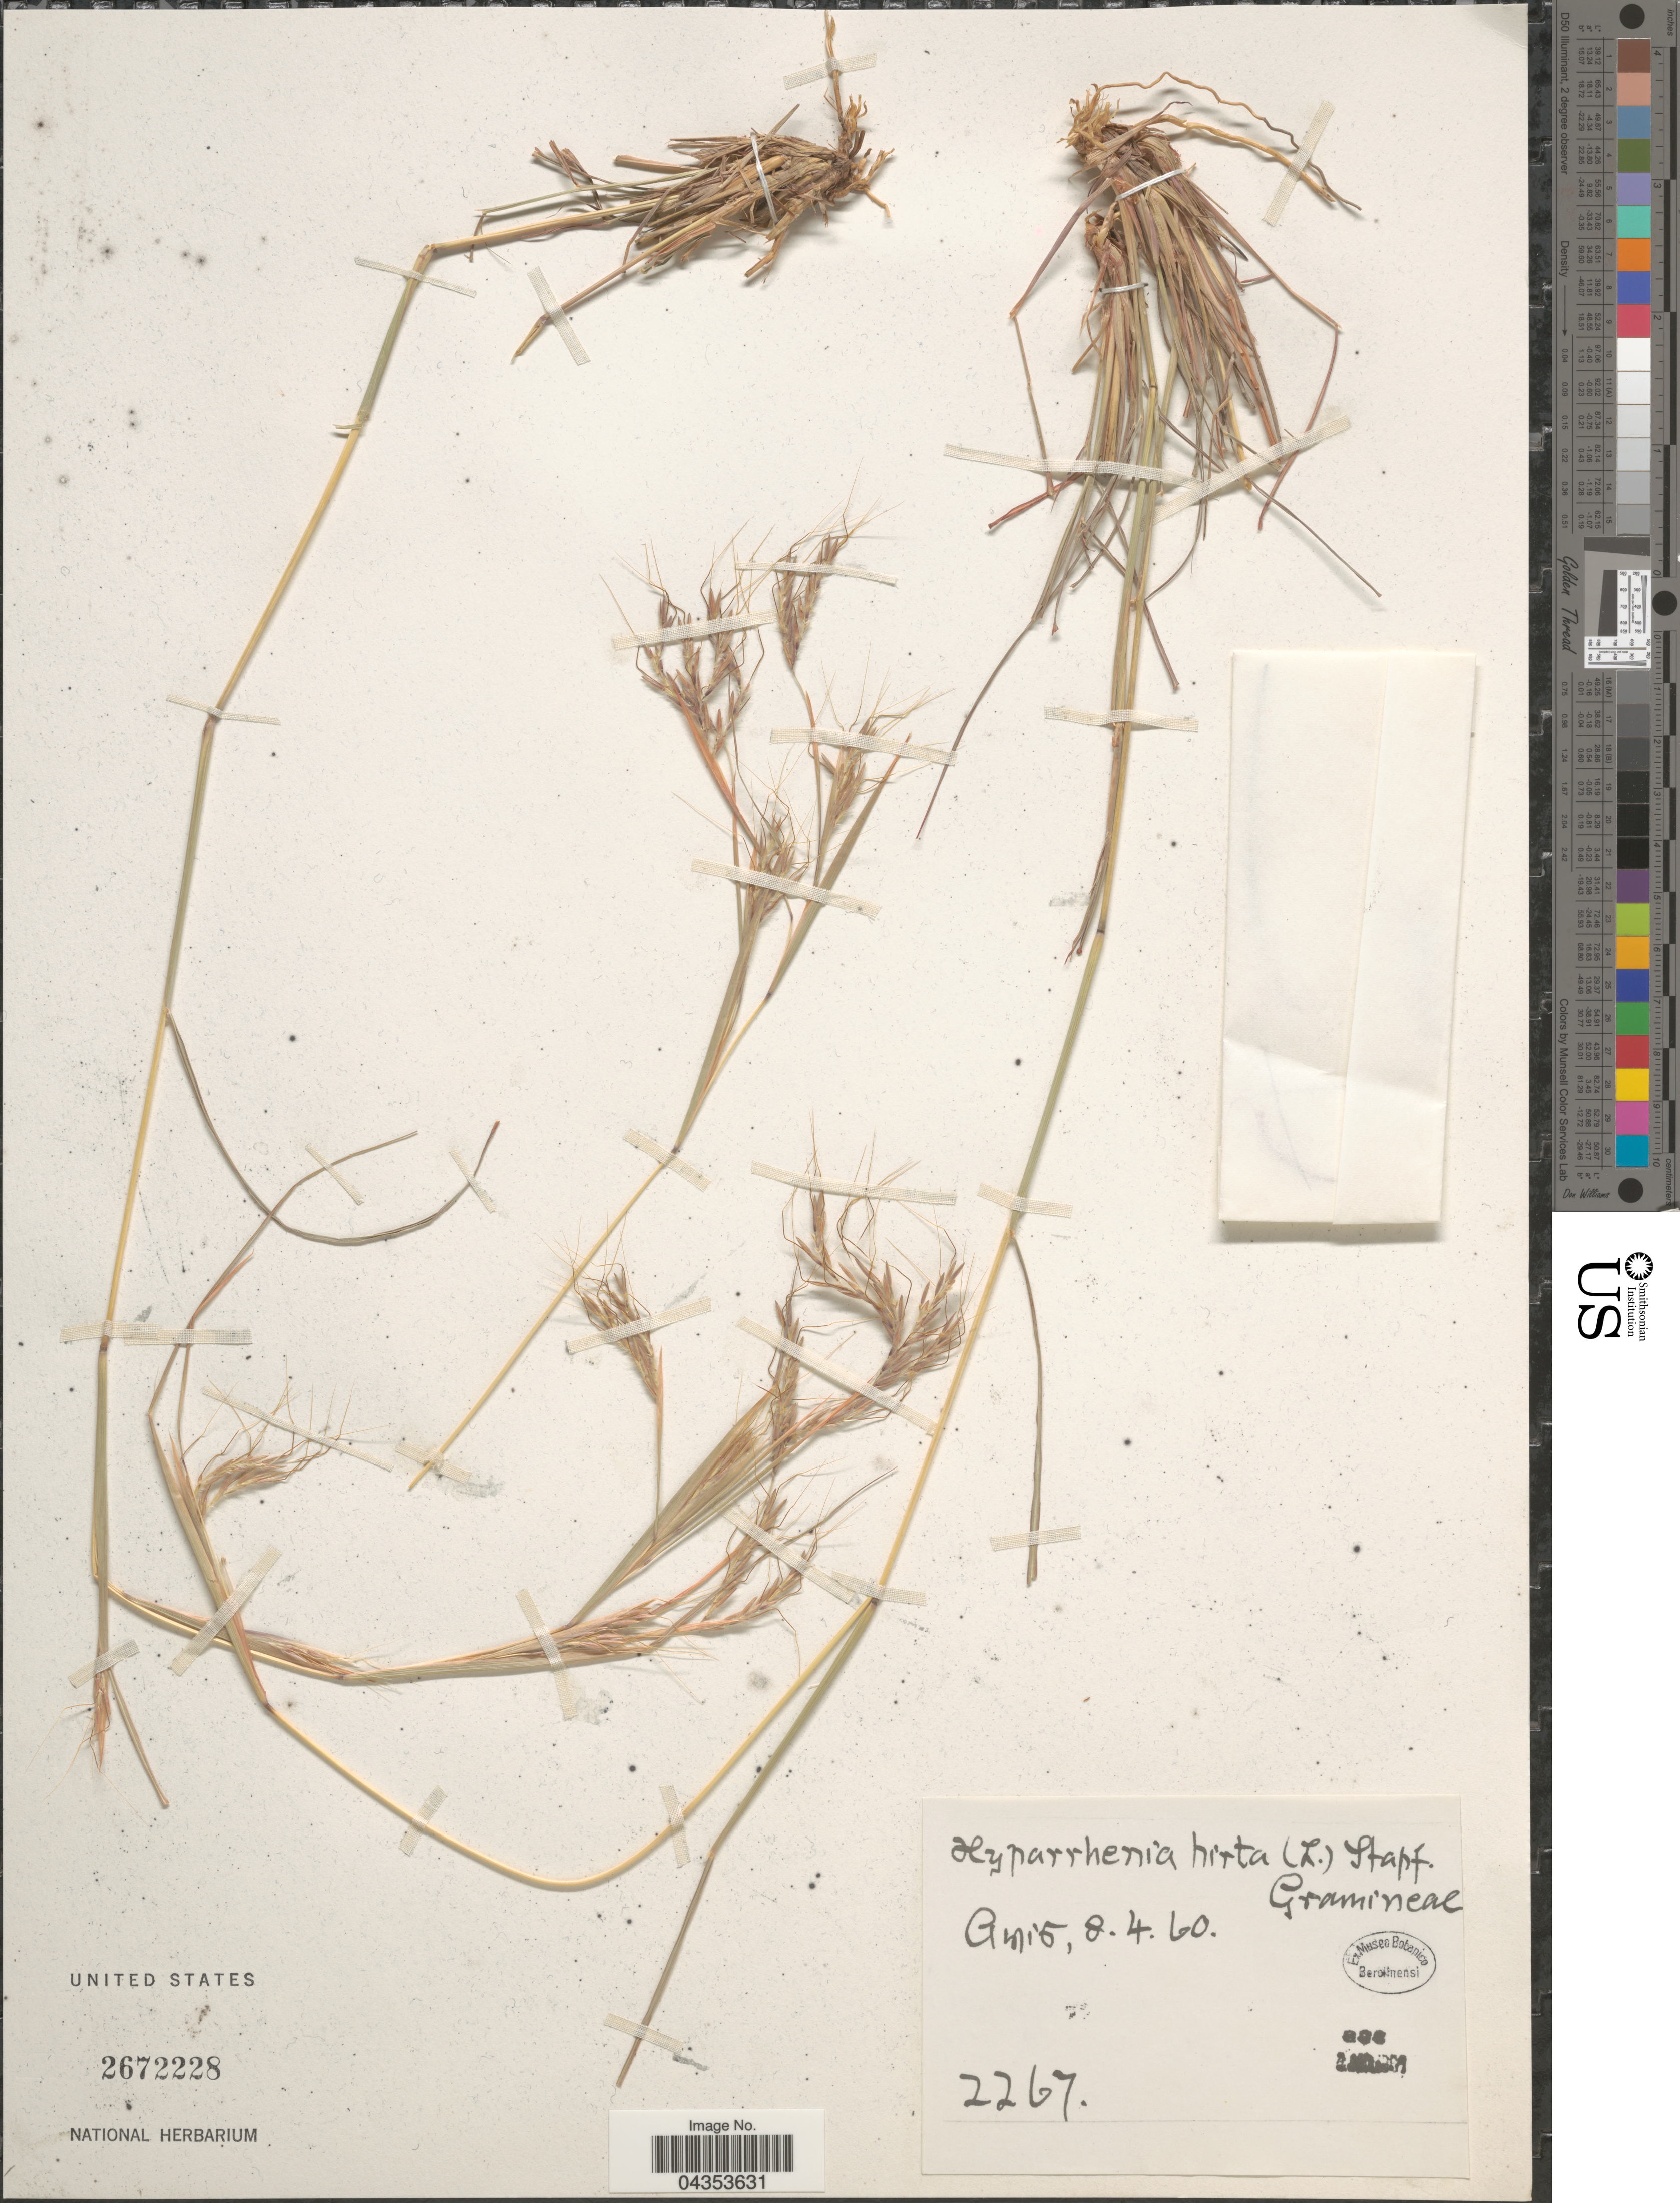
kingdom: Plantae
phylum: Tracheophyta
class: Liliopsida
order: Poales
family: Poaceae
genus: Hyparrhenia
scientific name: Hyparrhenia hirta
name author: (L.) Stapf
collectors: ex Mus. Bot. Berolinensi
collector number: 2267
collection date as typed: Transcribed d/m/y: 8/4/60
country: Namibia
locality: Avis.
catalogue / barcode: US 2672228